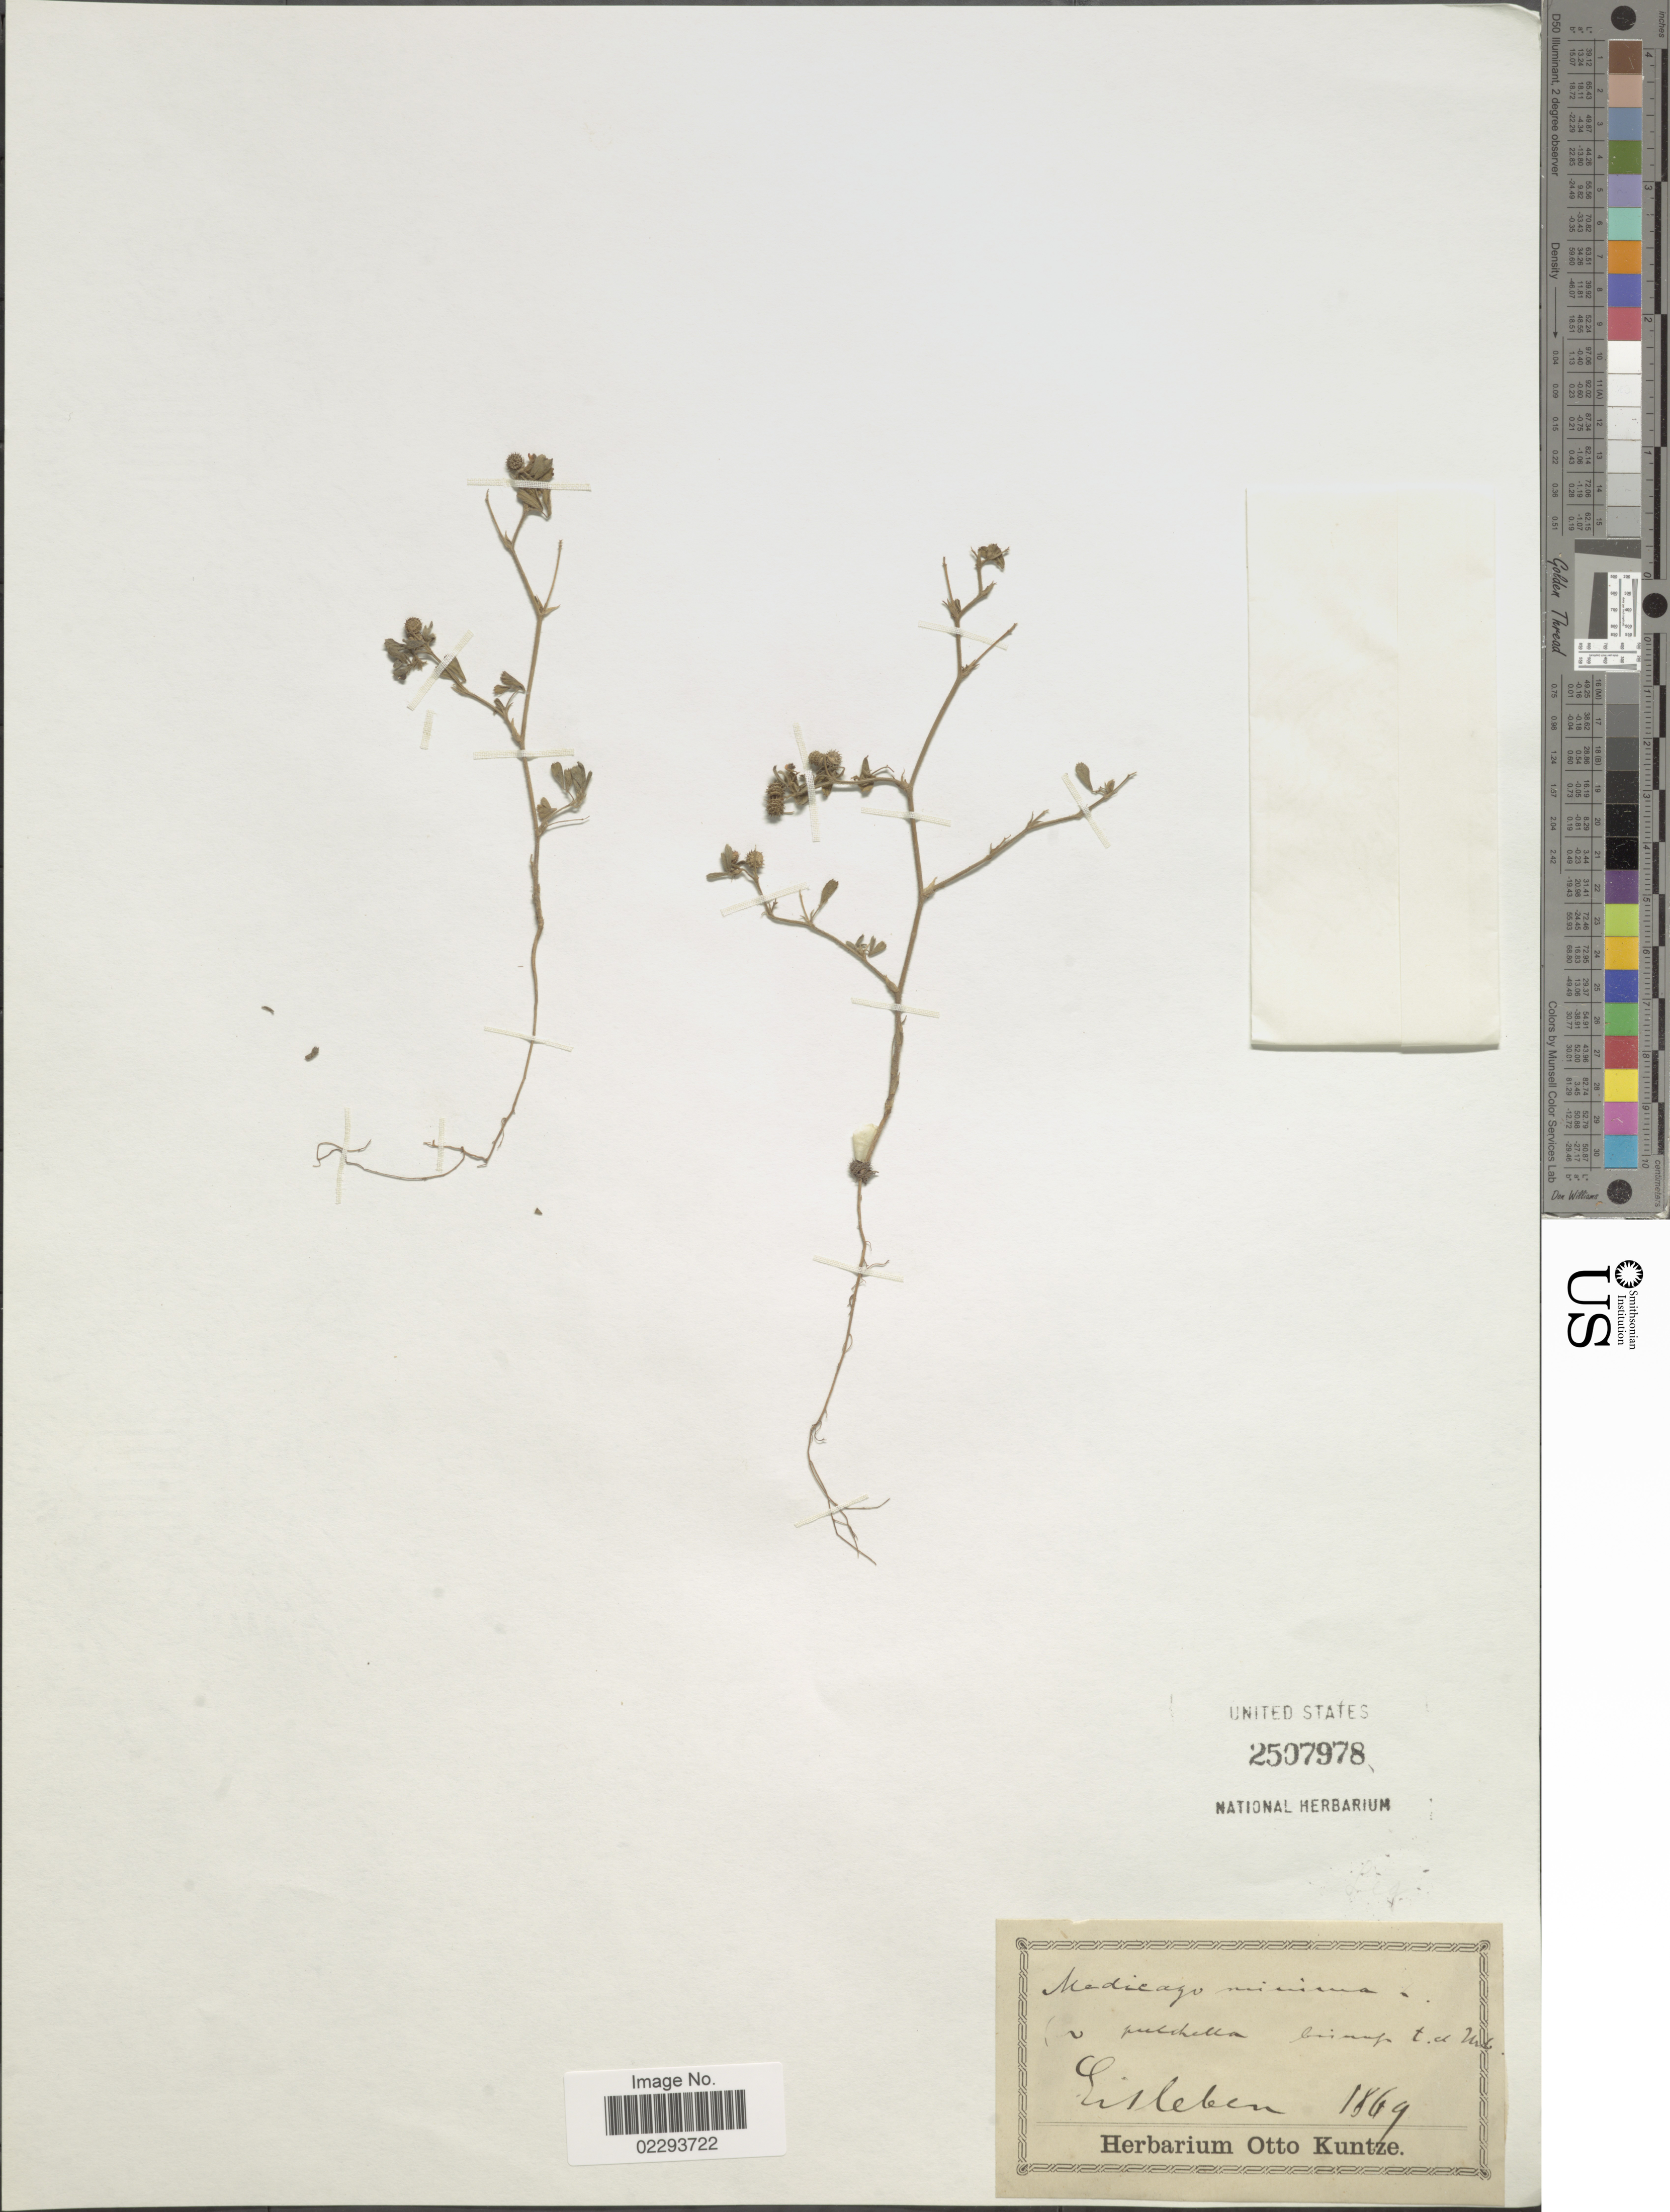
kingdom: Plantae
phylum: Tracheophyta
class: Magnoliopsida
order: Fabales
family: Fabaceae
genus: Medicago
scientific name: Medicago minima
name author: Lam.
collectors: ex herb. Otto Kuntze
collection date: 1869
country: Germany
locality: Eisleben [interpreted]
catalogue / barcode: US 2507978